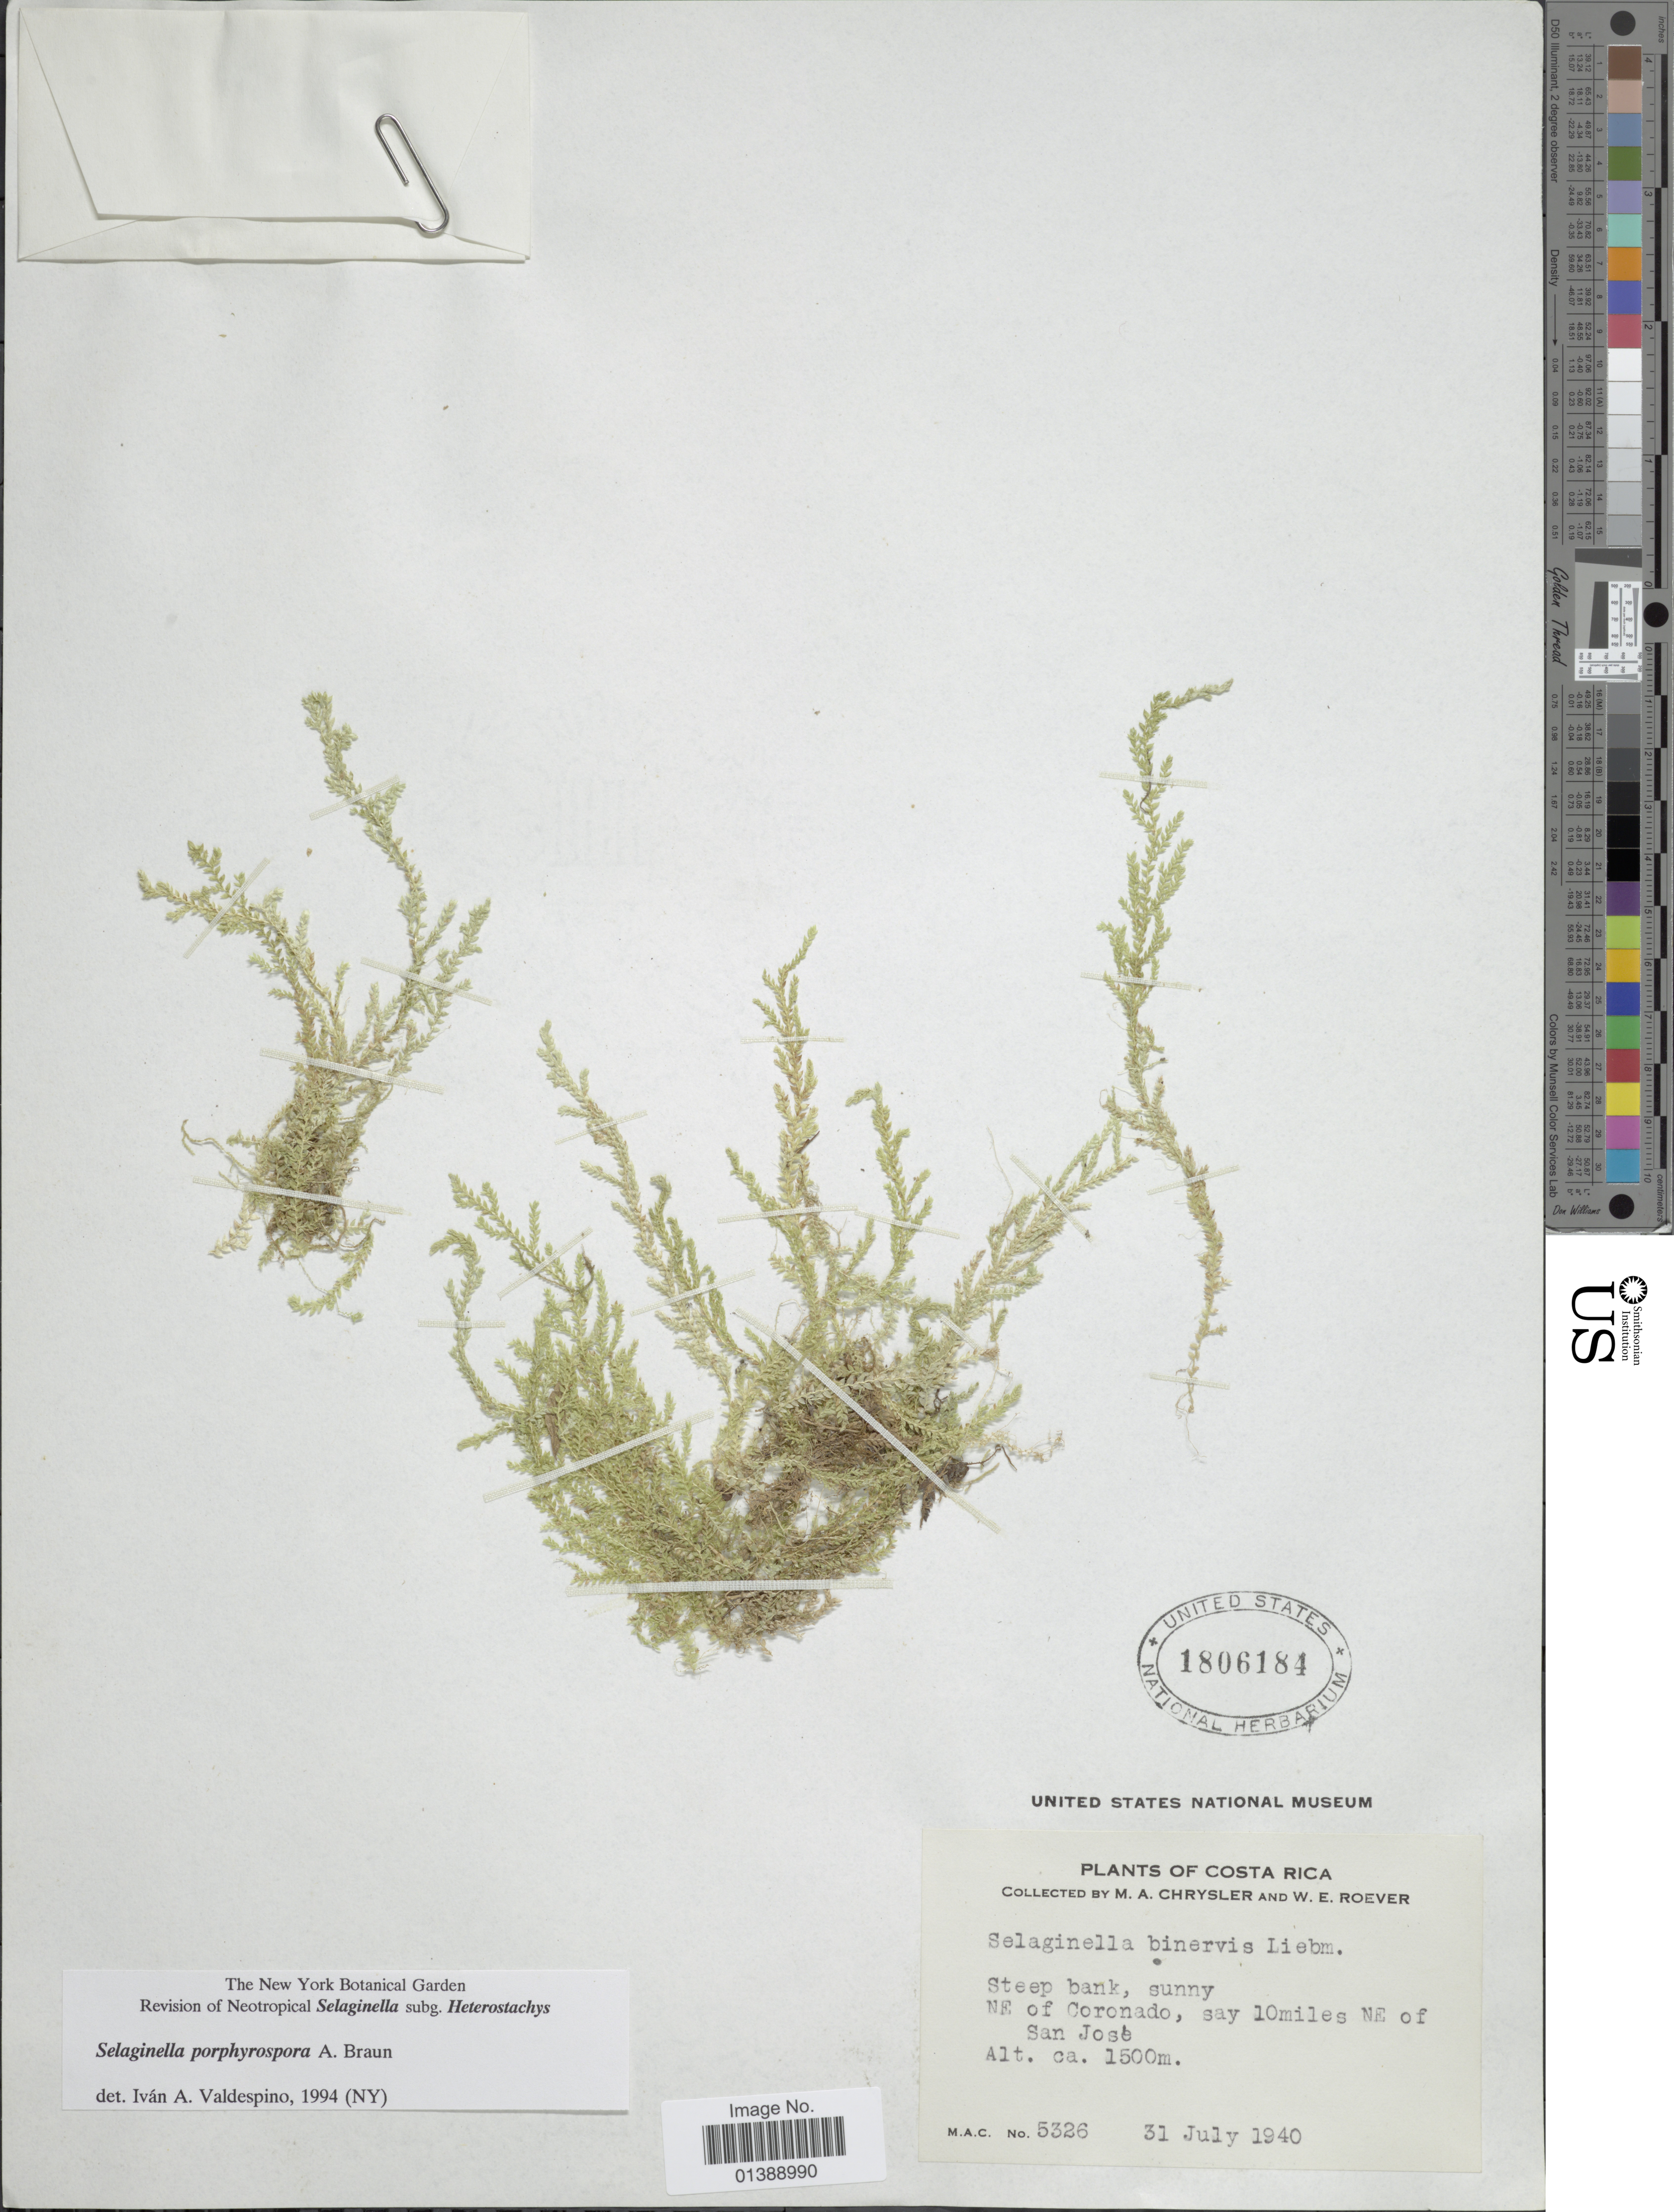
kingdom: Plantae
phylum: Tracheophyta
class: Lycopodiopsida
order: Selaginellales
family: Selaginellaceae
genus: Selaginella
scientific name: Selaginella porphyrospora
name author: A. Braun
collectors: M. A. Chrysler & W. Roever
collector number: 5326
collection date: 1940-07-31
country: Costa Rica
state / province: San José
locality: NE of Coronado, say 10miles NE of San José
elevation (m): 1500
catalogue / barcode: US 1806184